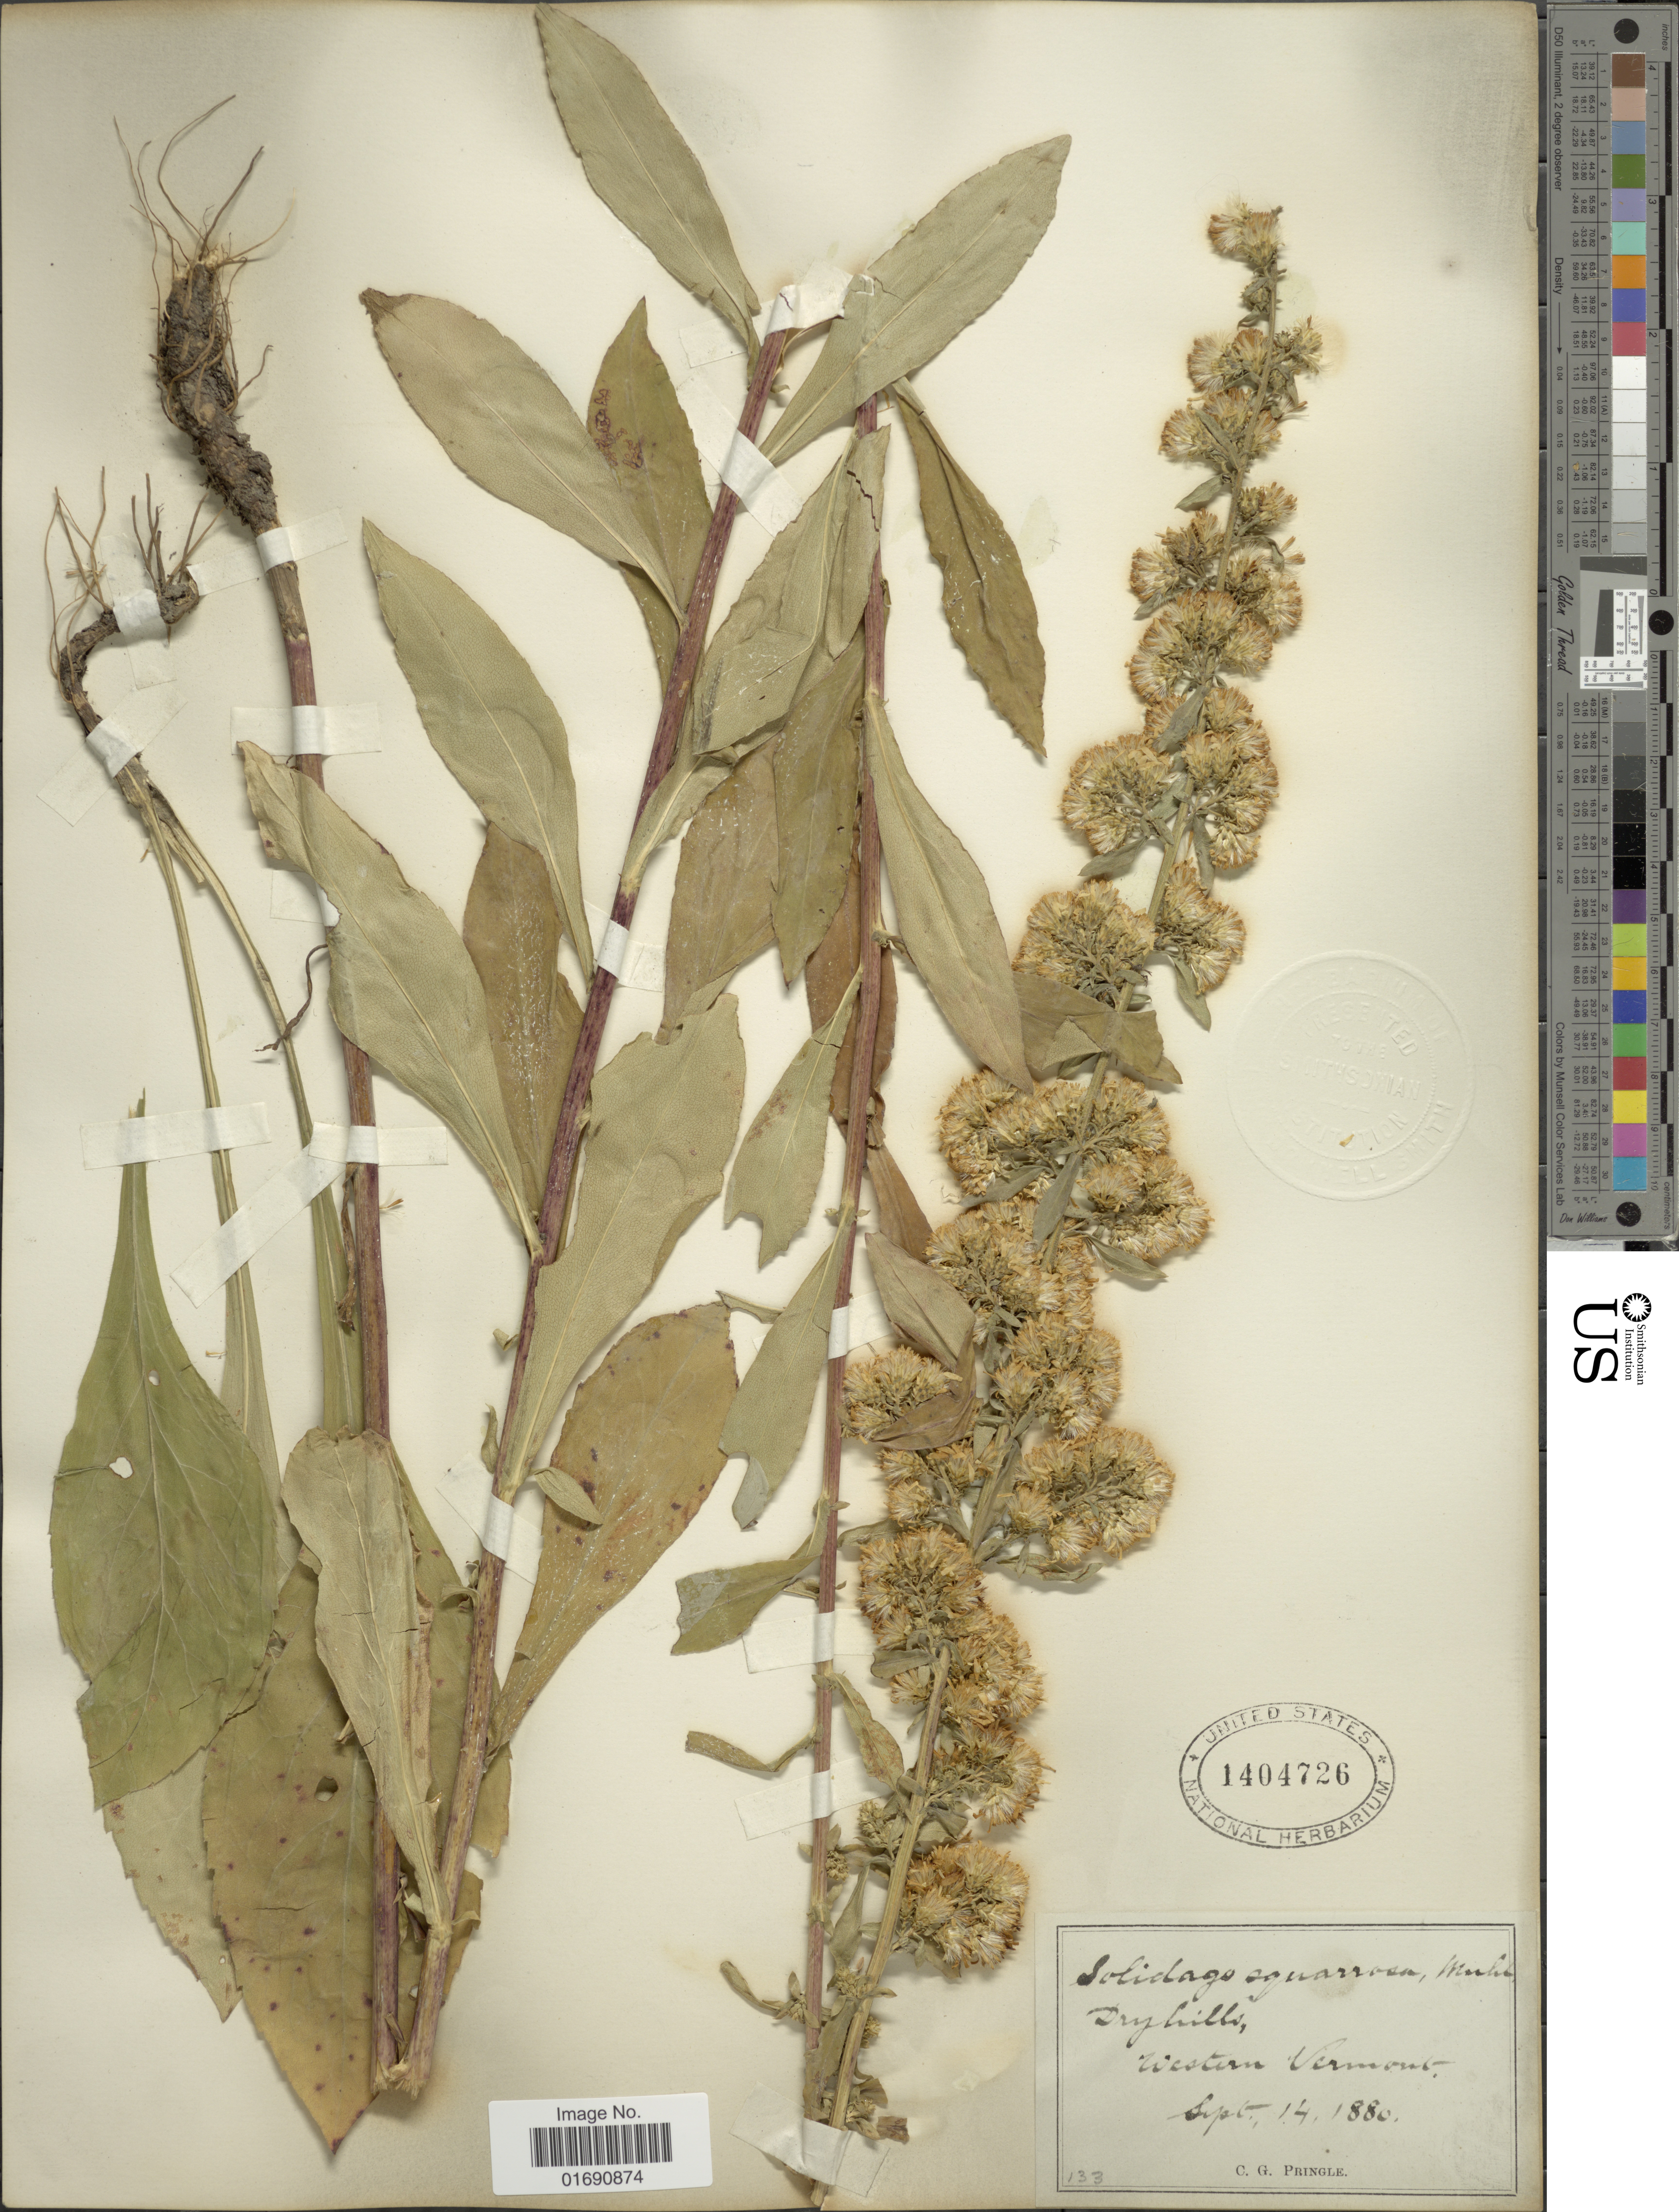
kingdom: Plantae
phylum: Tracheophyta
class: Magnoliopsida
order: Asterales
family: Asteraceae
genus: Solidago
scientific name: Solidago squarrosa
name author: Muhl.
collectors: C. G. Pringle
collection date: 1880-09-14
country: United States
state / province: Vermont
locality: Dryhills, Western Vermont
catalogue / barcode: US 1404726